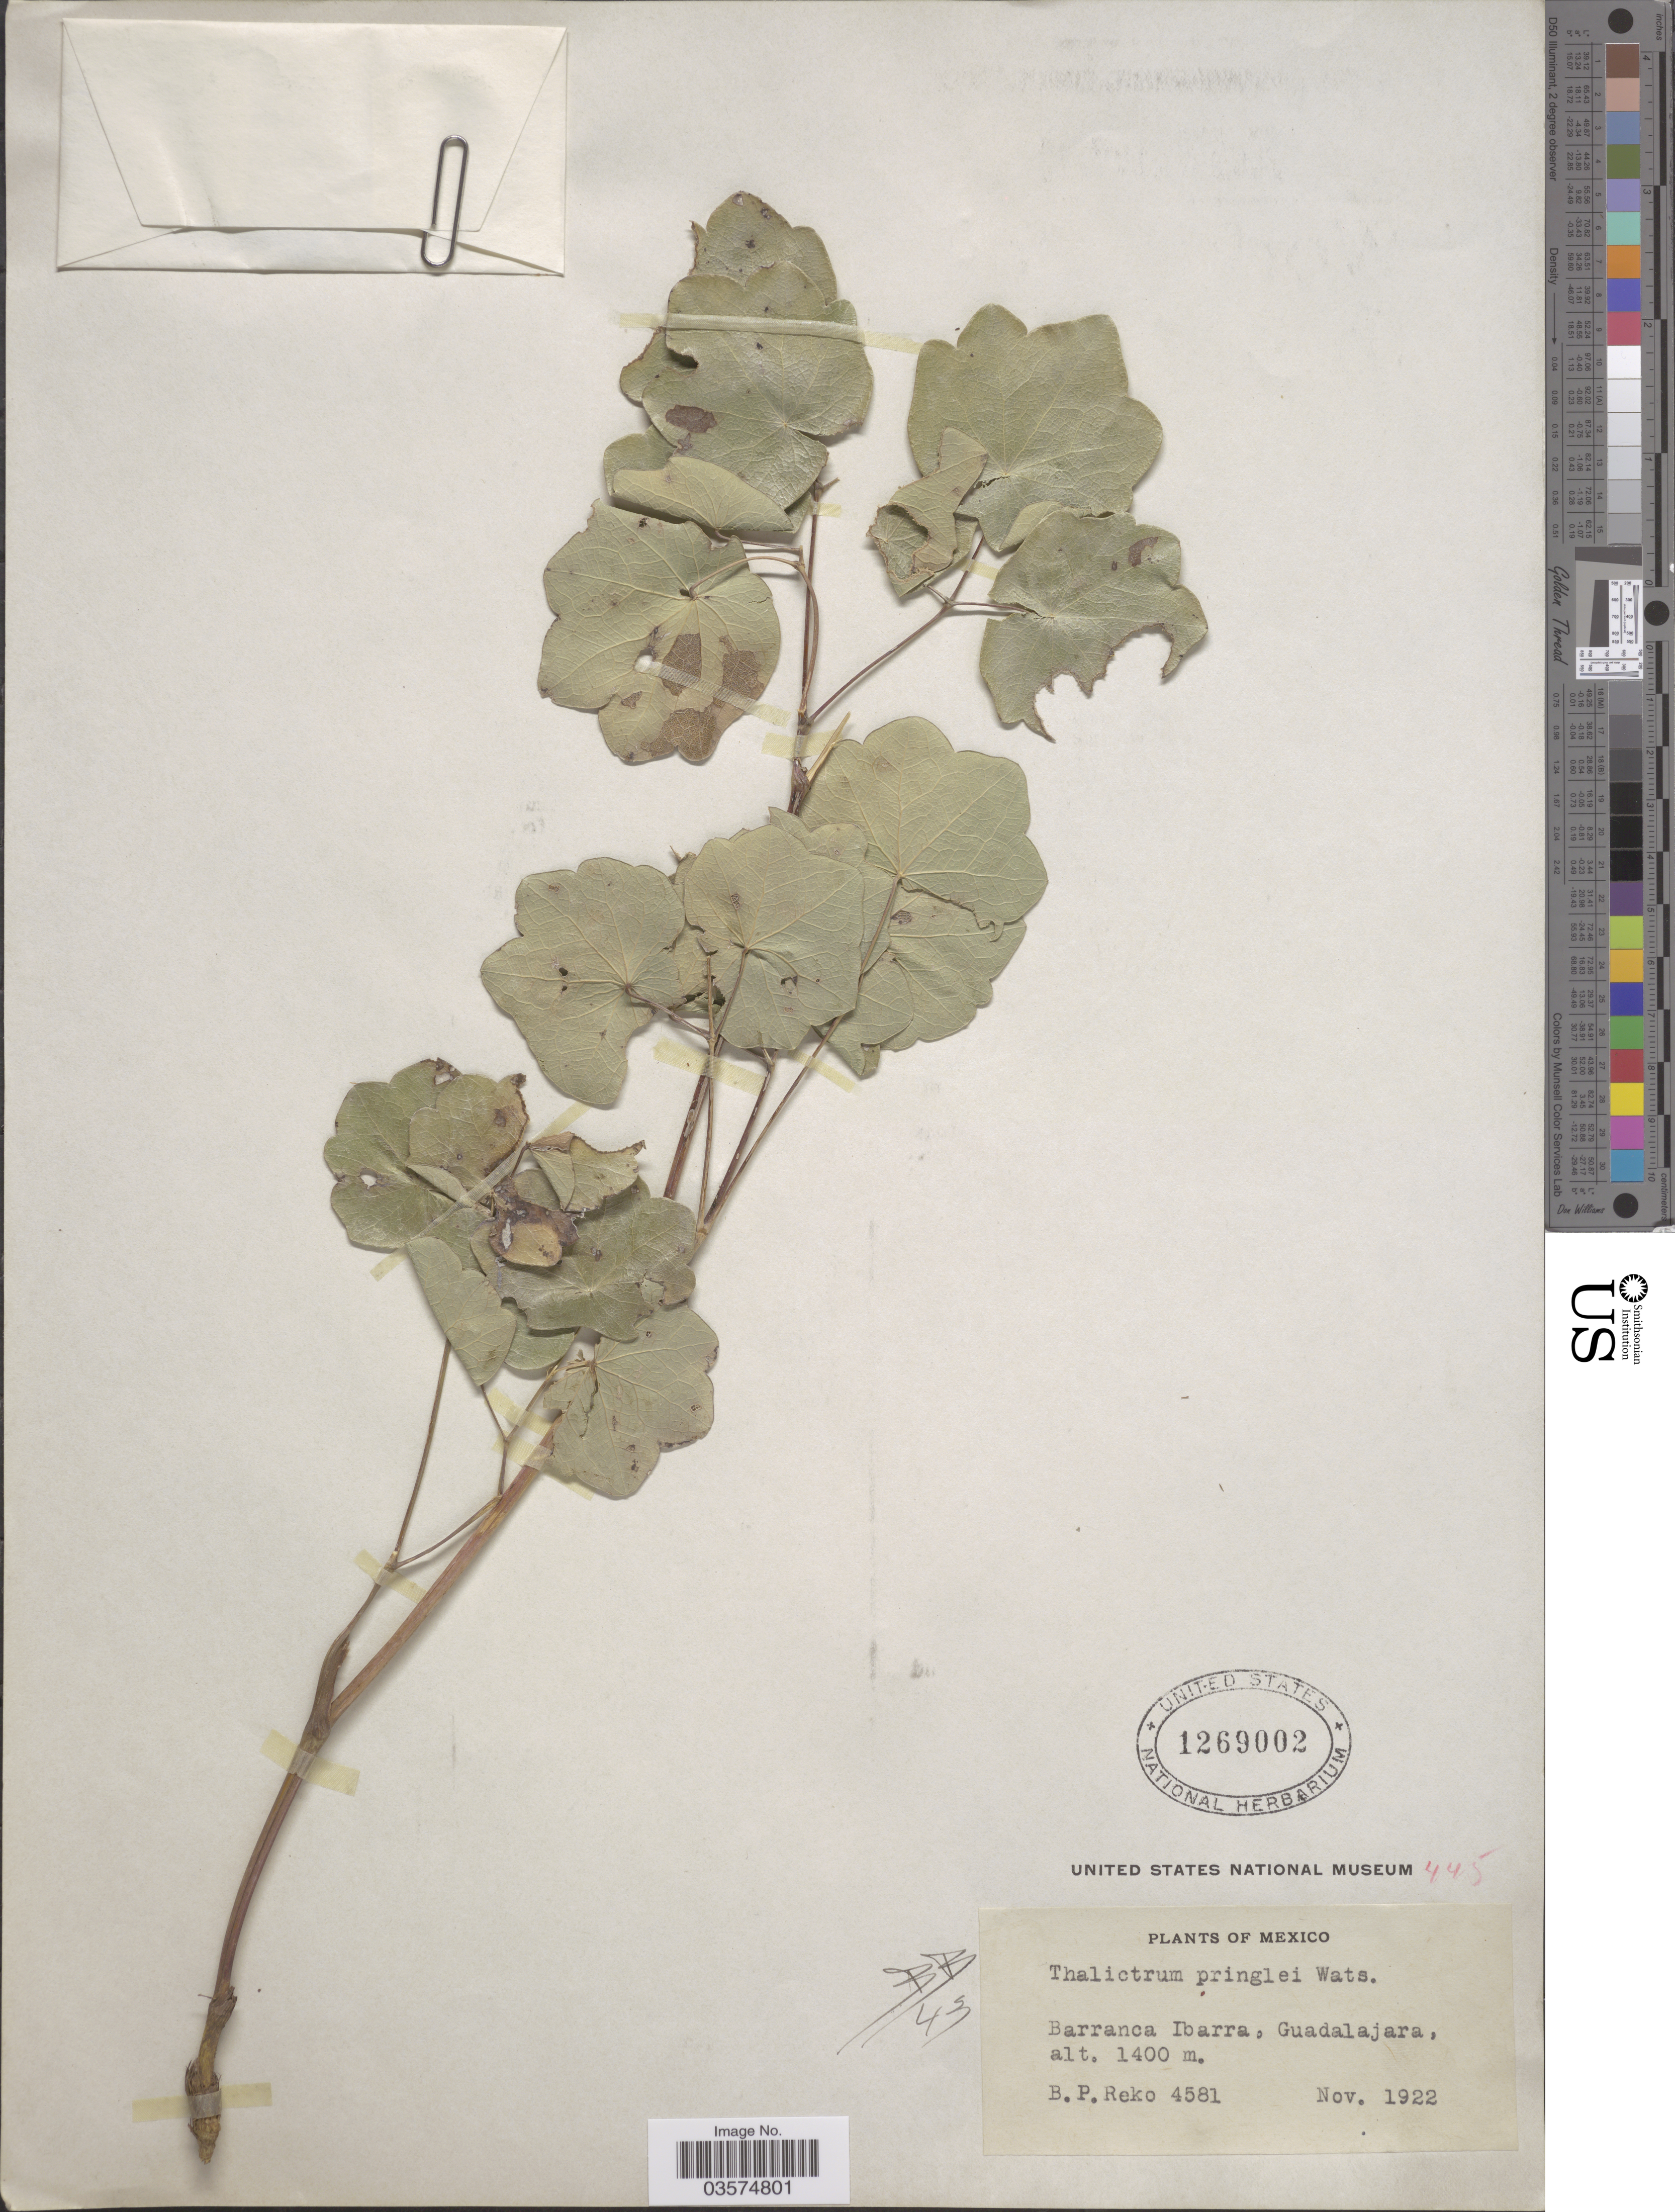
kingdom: Plantae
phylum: Tracheophyta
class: Magnoliopsida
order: Ranunculales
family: Ranunculaceae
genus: Thalictrum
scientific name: Thalictrum pringlei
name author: S. Watson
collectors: B. P. Reko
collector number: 4581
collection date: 1922-11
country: Mexico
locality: Barranca Ibarra, Guadalajara.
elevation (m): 1400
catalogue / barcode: US 1269002